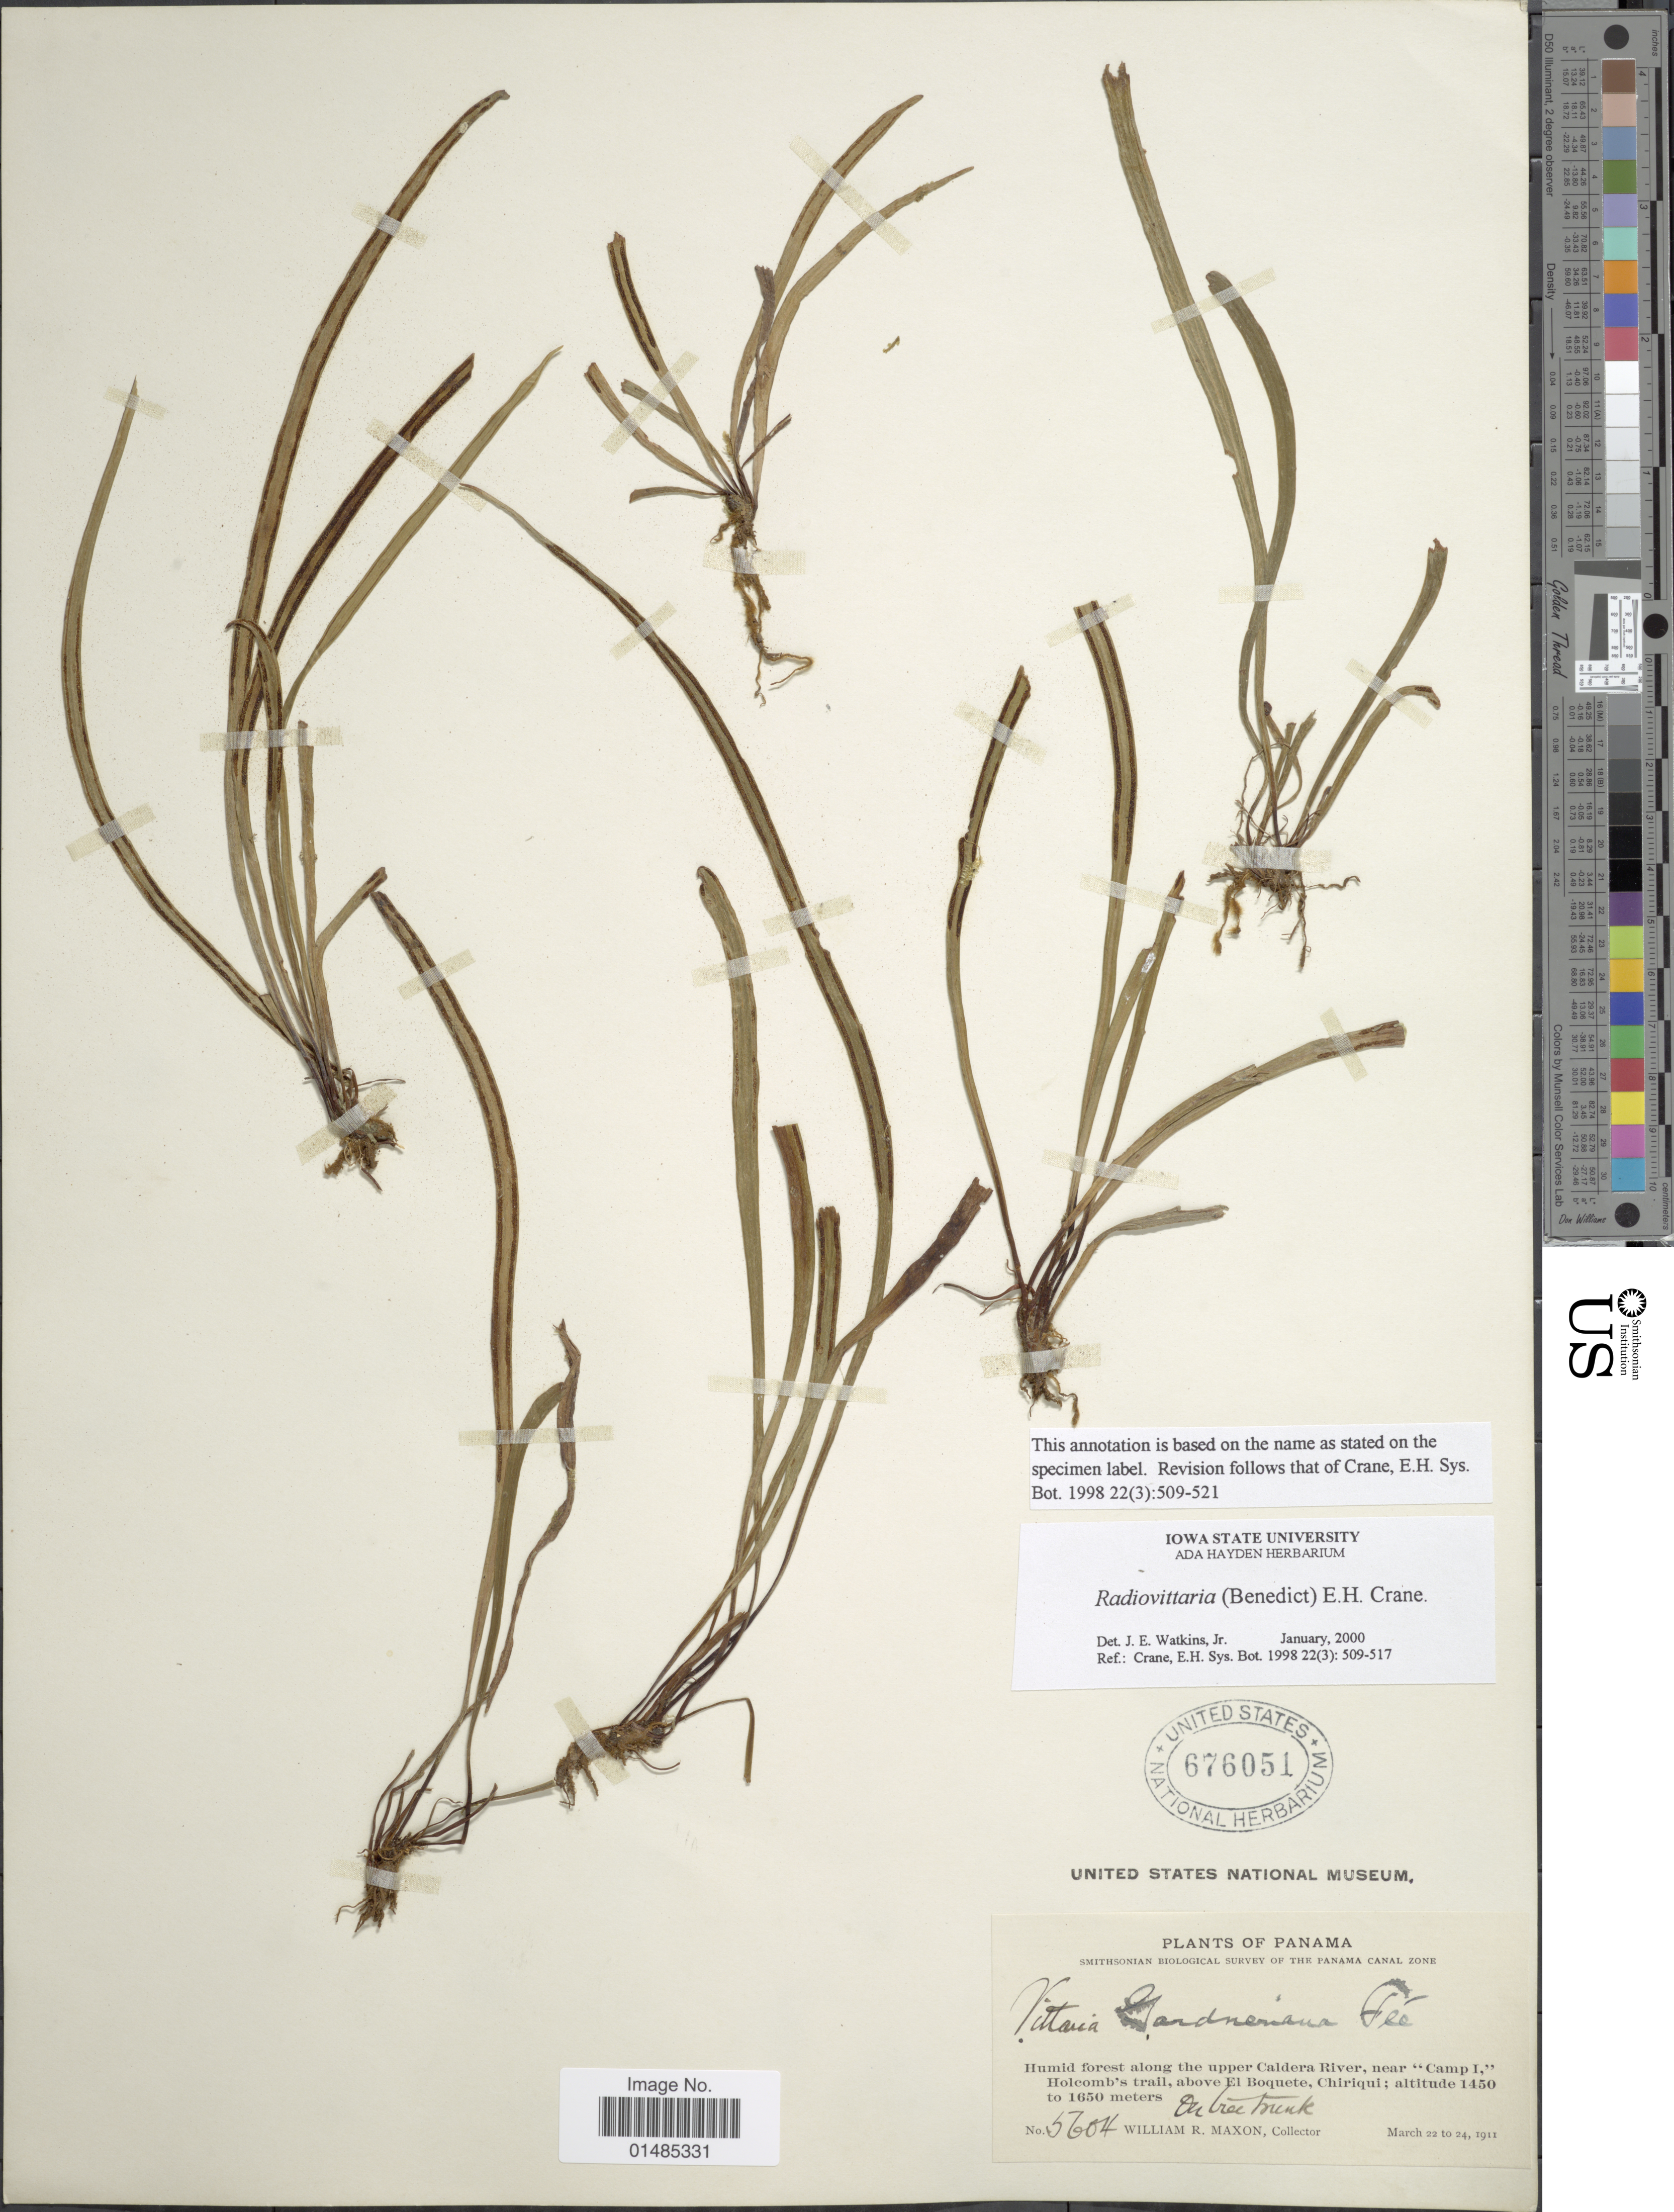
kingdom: Plantae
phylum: Tracheophyta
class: Polypodiopsida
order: Polypodiales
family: Pteridaceae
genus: Radiovittaria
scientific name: Radiovittaria gardneriana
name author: (Fée) E.H. Crane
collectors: W. R. Maxon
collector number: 5604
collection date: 1911-03-22/1911-03-24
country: Panama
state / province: Chiriqui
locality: Humid forest along the upper Caldera River, near Camp I, Holcomb's trail, above El Boquete.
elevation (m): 1450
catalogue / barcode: US 676051